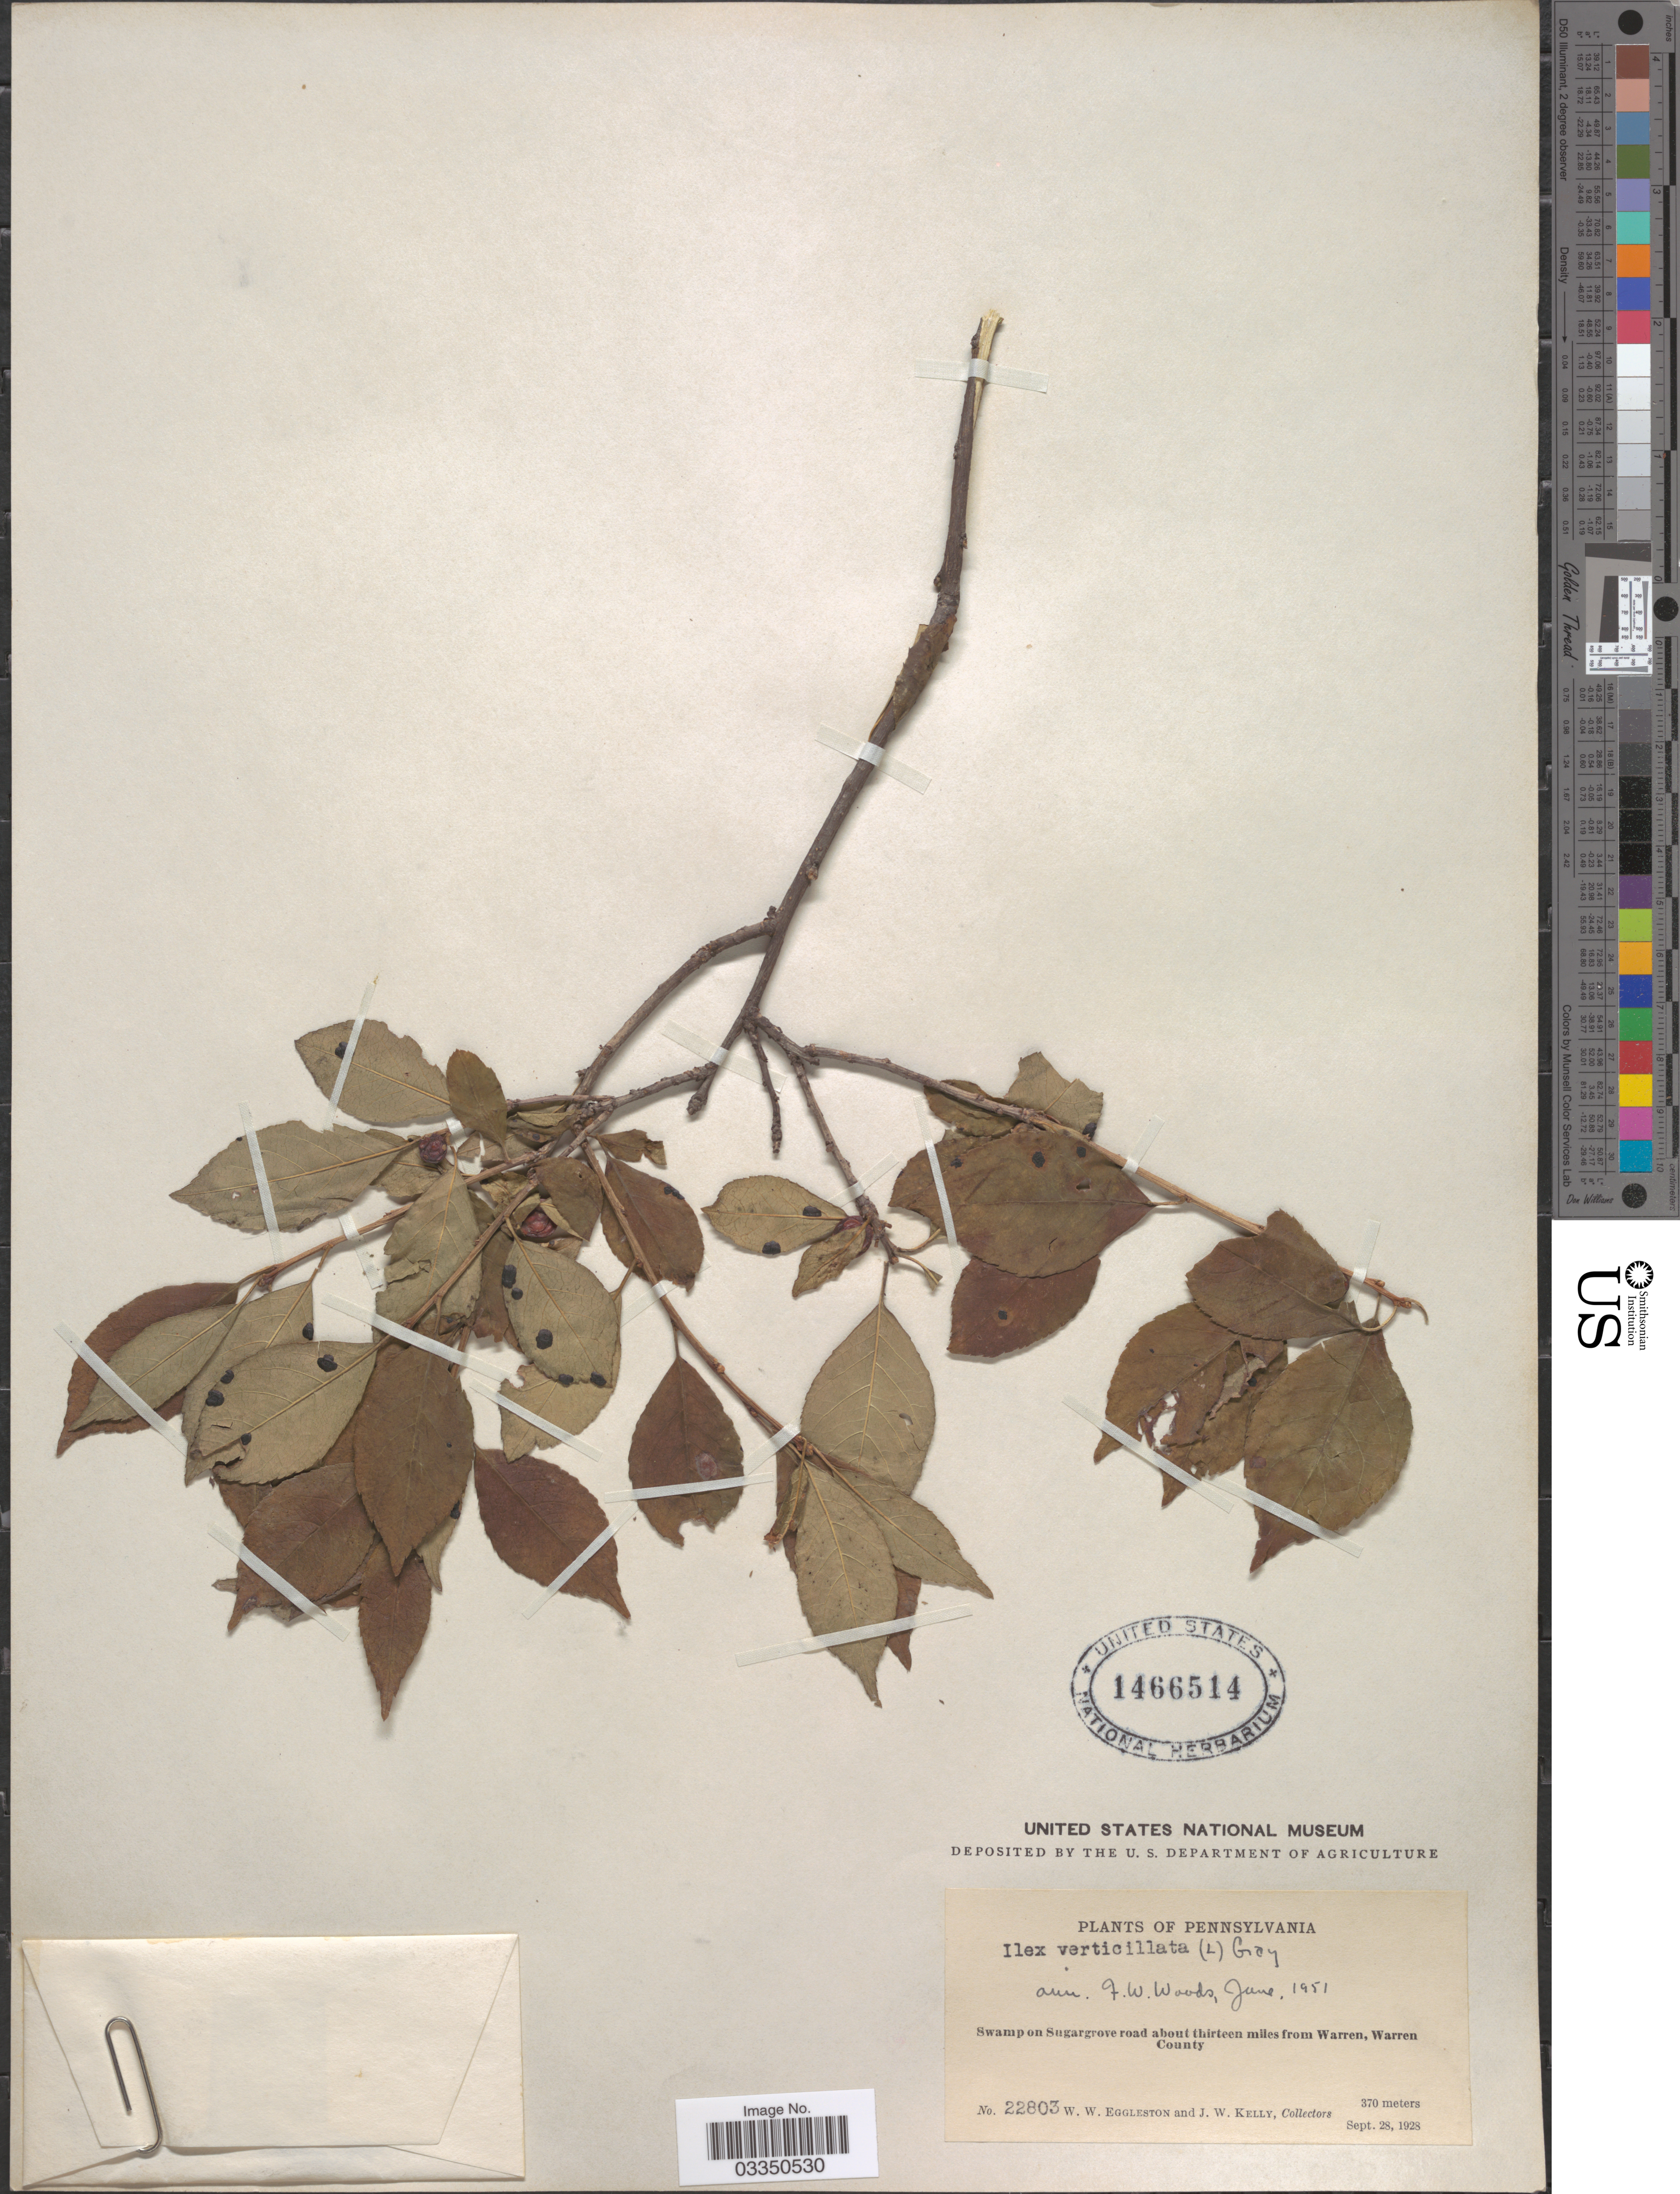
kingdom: Plantae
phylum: Tracheophyta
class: Magnoliopsida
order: Aquifoliales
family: Aquifoliaceae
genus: Ilex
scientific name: Ilex verticillata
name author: (L.) A. Gray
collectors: W. W. Eggleston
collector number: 22803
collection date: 1928-09-28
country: United States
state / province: Pennsylvania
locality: Swamp on Sugargrove road about thirteen miles from Warren, Warren County.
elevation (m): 370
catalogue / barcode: US 1466514